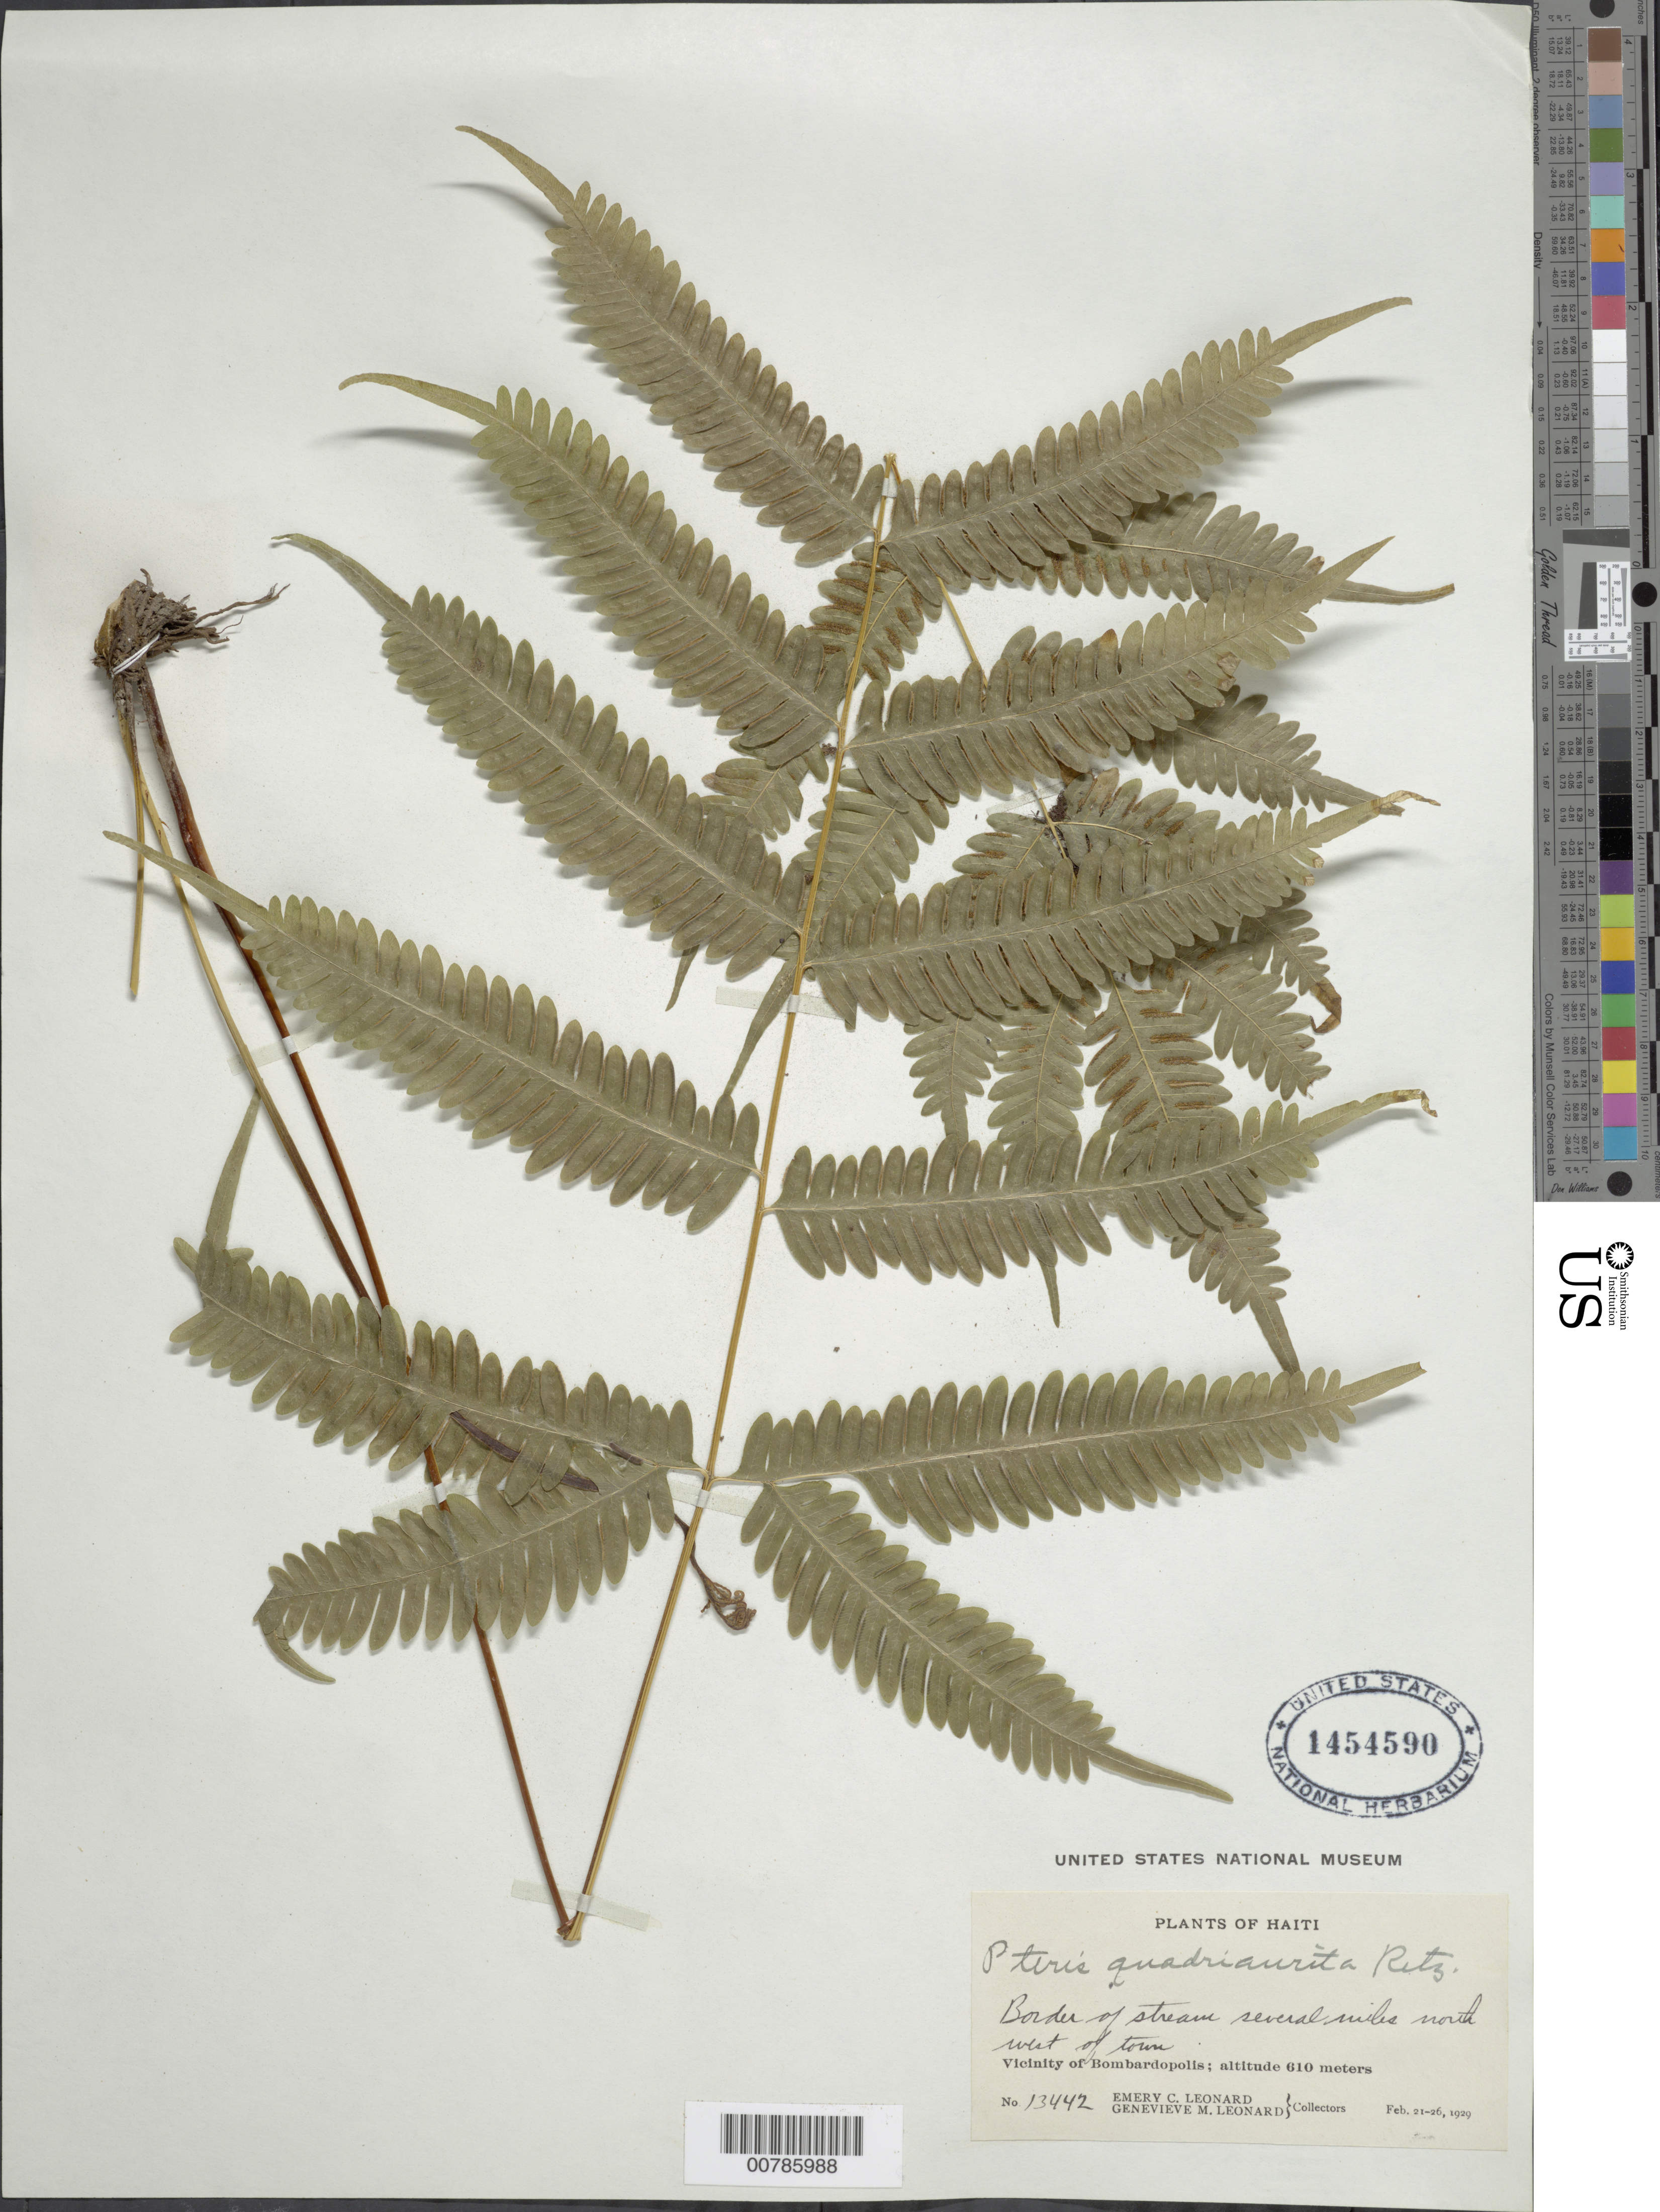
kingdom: Plantae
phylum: Tracheophyta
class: Polypodiopsida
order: Polypodiales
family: Pteridaceae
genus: Pteris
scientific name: Pteris quadriaurita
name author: Retz.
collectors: E. C. Leonard & G. M. Leonard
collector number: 13442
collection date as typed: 21 Feb 1929 to 26 Feb 1929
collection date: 1929-02-21/1929-02-26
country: Haiti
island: Hispaniola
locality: Bombardopolis, several miles N of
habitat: Border of stream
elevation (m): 610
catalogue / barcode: US 1454590